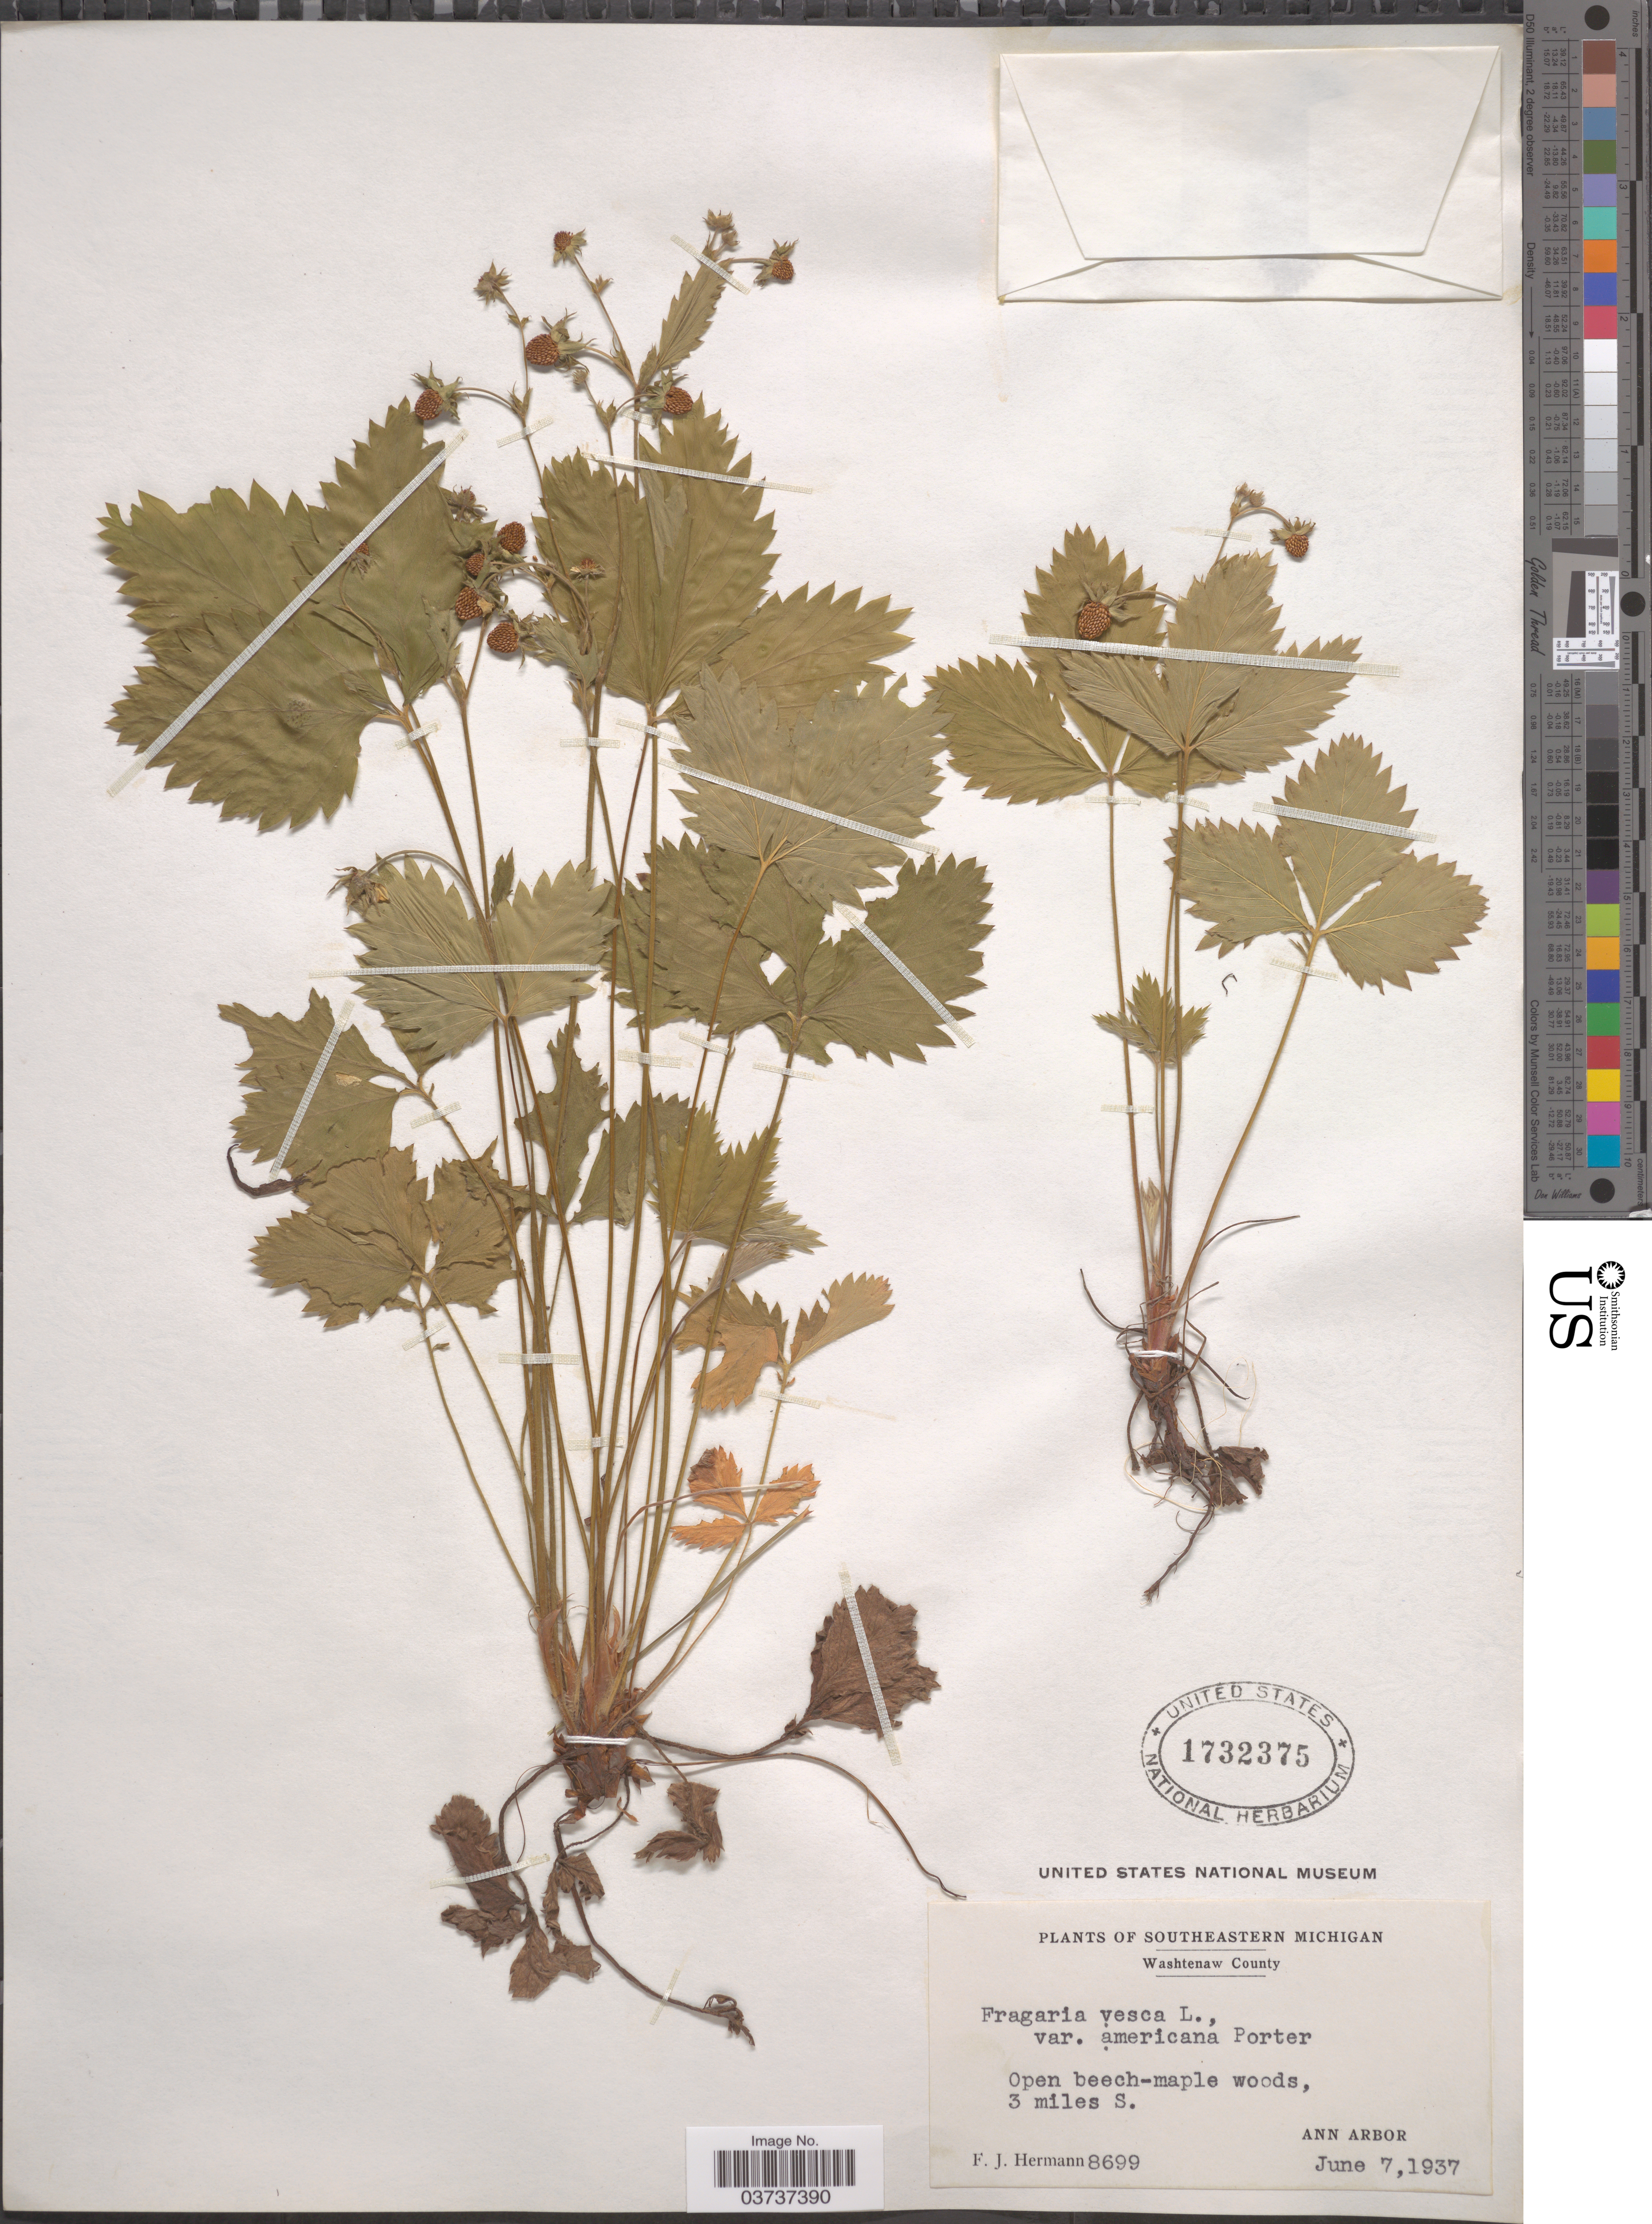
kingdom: Plantae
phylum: Tracheophyta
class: Magnoliopsida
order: Rosales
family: Rosaceae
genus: Fragaria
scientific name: Fragaria vesca subsp. americana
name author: (Porter) Staudt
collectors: F. J. Hermann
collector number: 8699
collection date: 1937-06-07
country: United States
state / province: Michigan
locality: Southeastern Michigan. Washtenaw County. 3 miles S. Ann Arbor.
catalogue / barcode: US 1732375